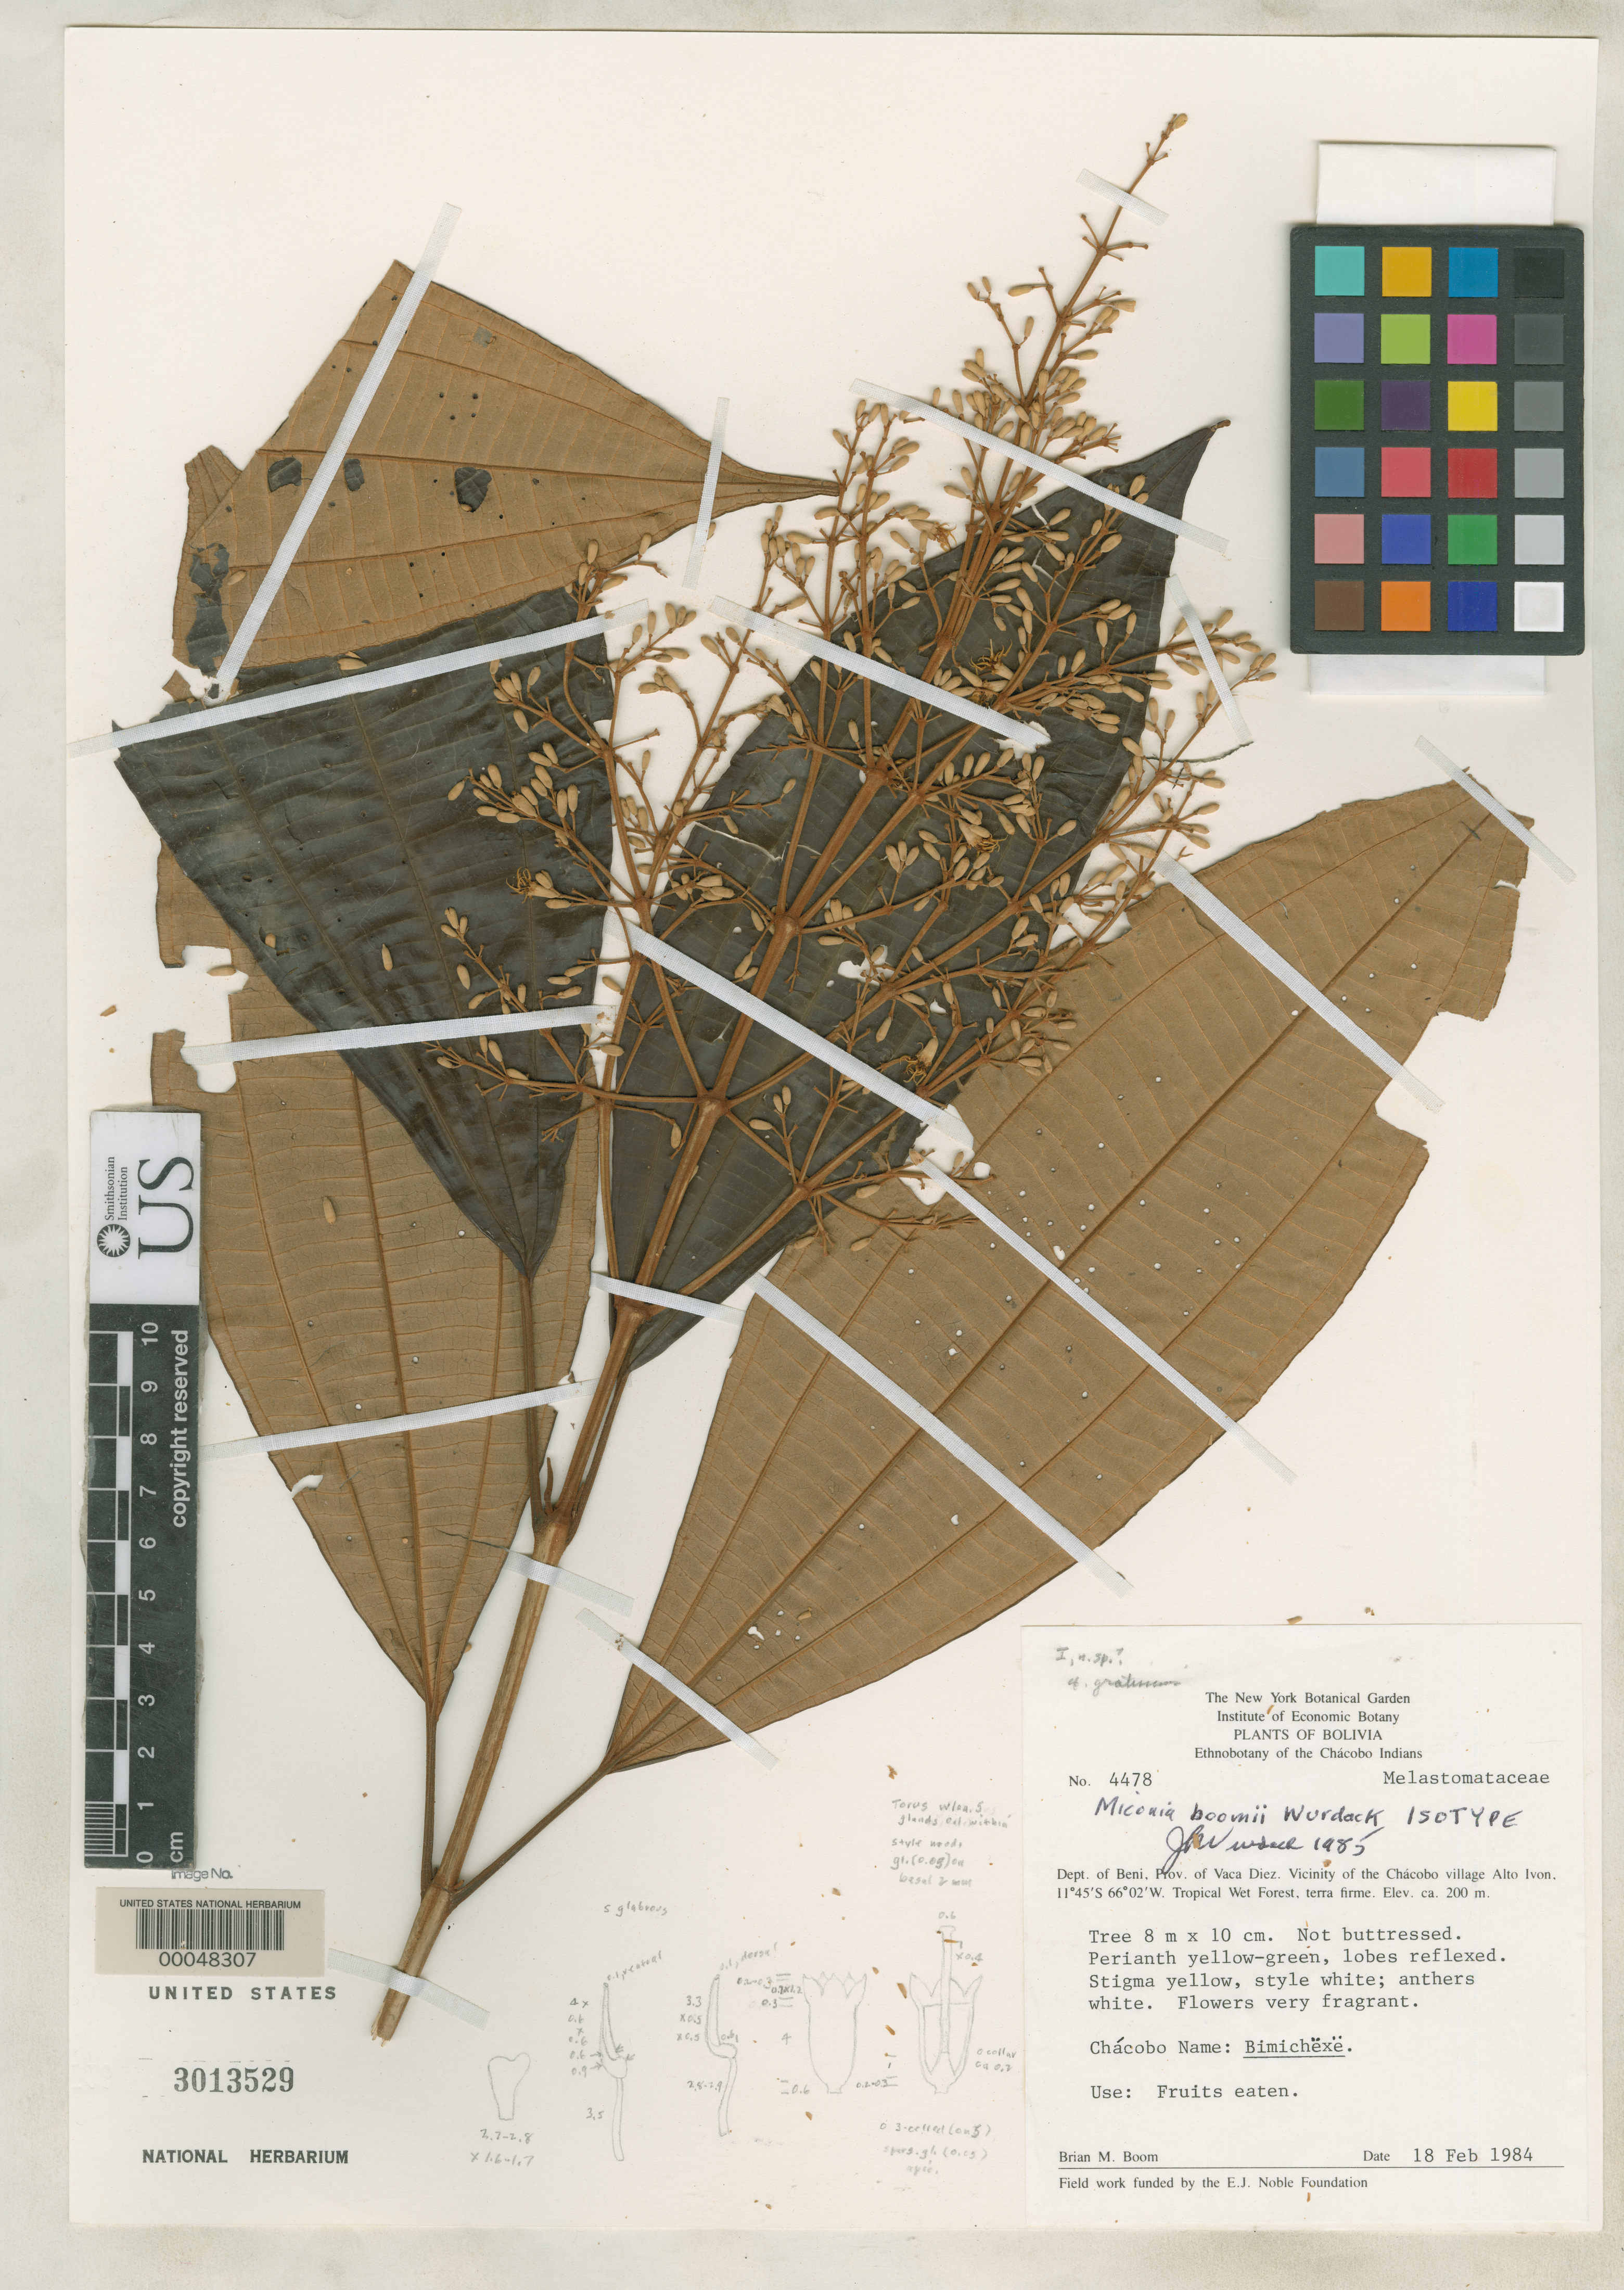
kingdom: Plantae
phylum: Tracheophyta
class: Magnoliopsida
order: Myrtales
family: Melastomataceae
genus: Miconia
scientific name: Miconia boomii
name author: Wurdack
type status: Isotype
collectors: B. M. Boom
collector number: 4478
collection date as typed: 18 Feb 1984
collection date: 1984-02-18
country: Bolivia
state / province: Beni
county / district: Vaca Diez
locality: Vicinity of the Chacobo Village of Alto Ivon.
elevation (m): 200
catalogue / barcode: US 3013529